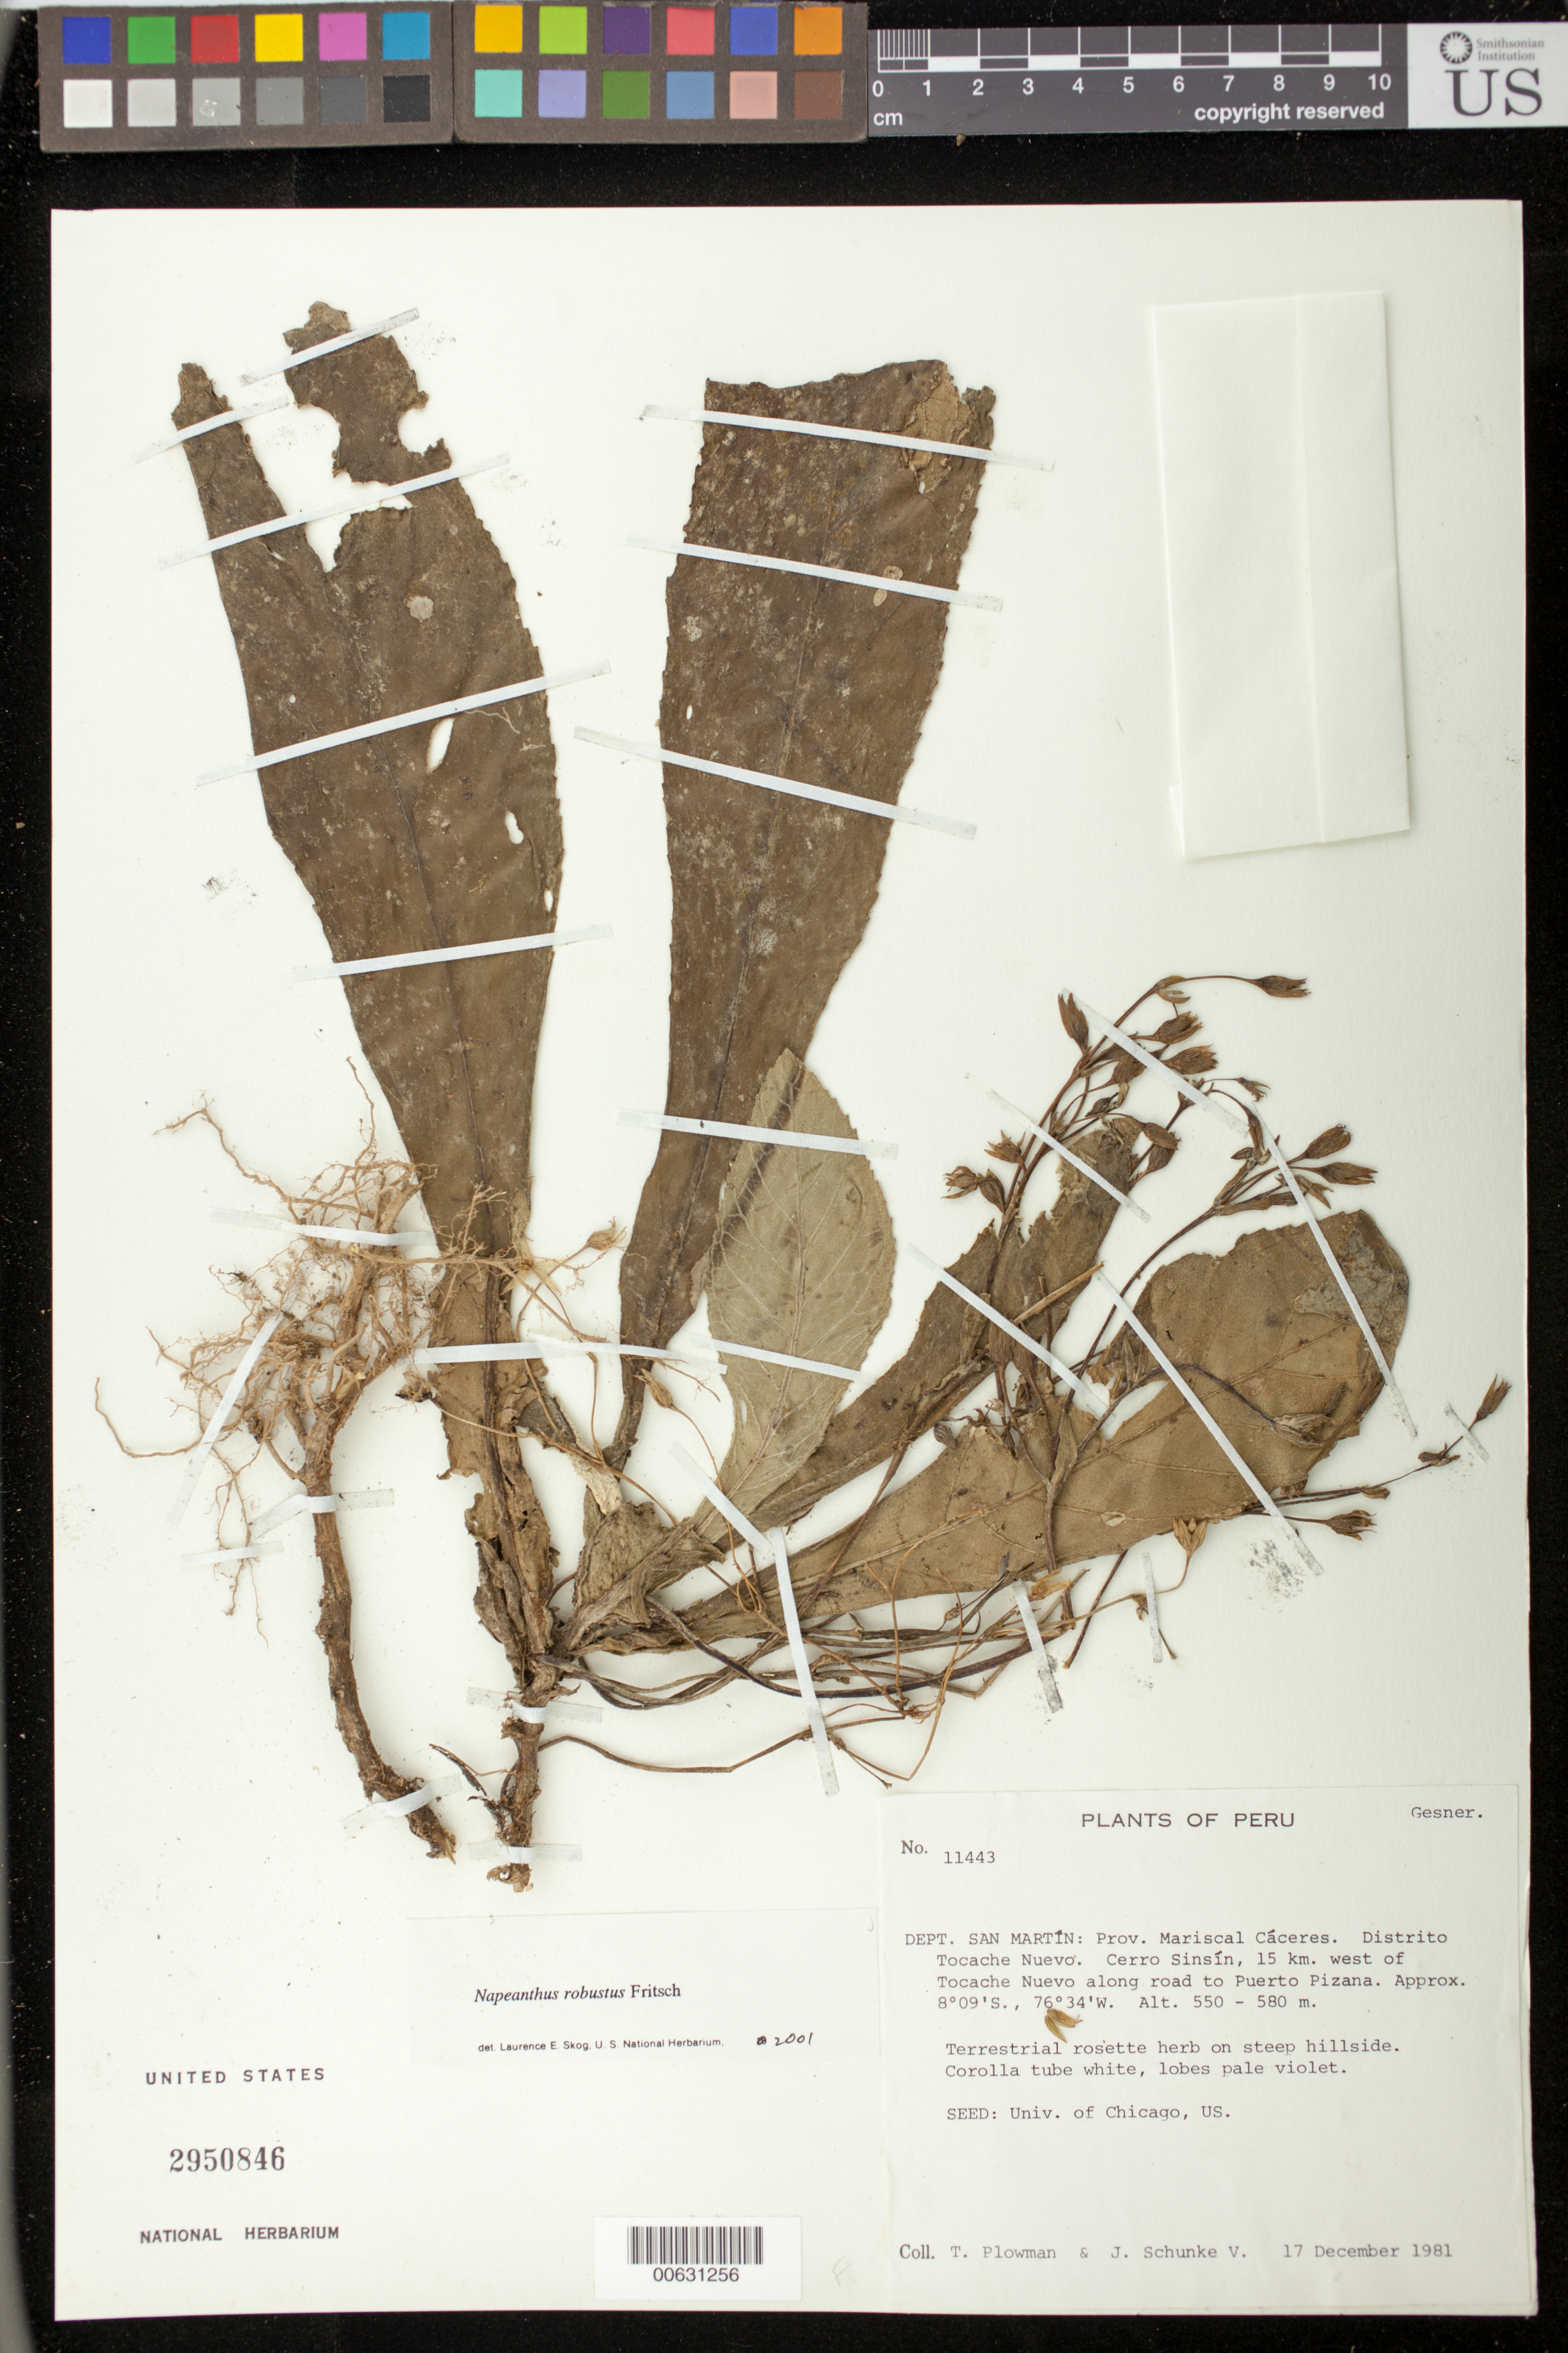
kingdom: Plantae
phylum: Tracheophyta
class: Magnoliopsida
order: Lamiales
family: Gesneriaceae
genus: Napeanthus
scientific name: Napeanthus robustus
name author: Fritsch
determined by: Skog, Laurence E.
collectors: T. Plowman & J. Schunke Vigo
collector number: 11443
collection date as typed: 17 Dec 1981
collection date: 1981-12-17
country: Peru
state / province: San Martín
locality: Prov. Mariscal Cáceres, Dtto. Tocache Nuevo, Cerro Sinsín, 15 km west of Tocache Nuevo along road to Puerto Pizana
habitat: On steep hillside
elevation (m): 550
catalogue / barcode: US 2950846